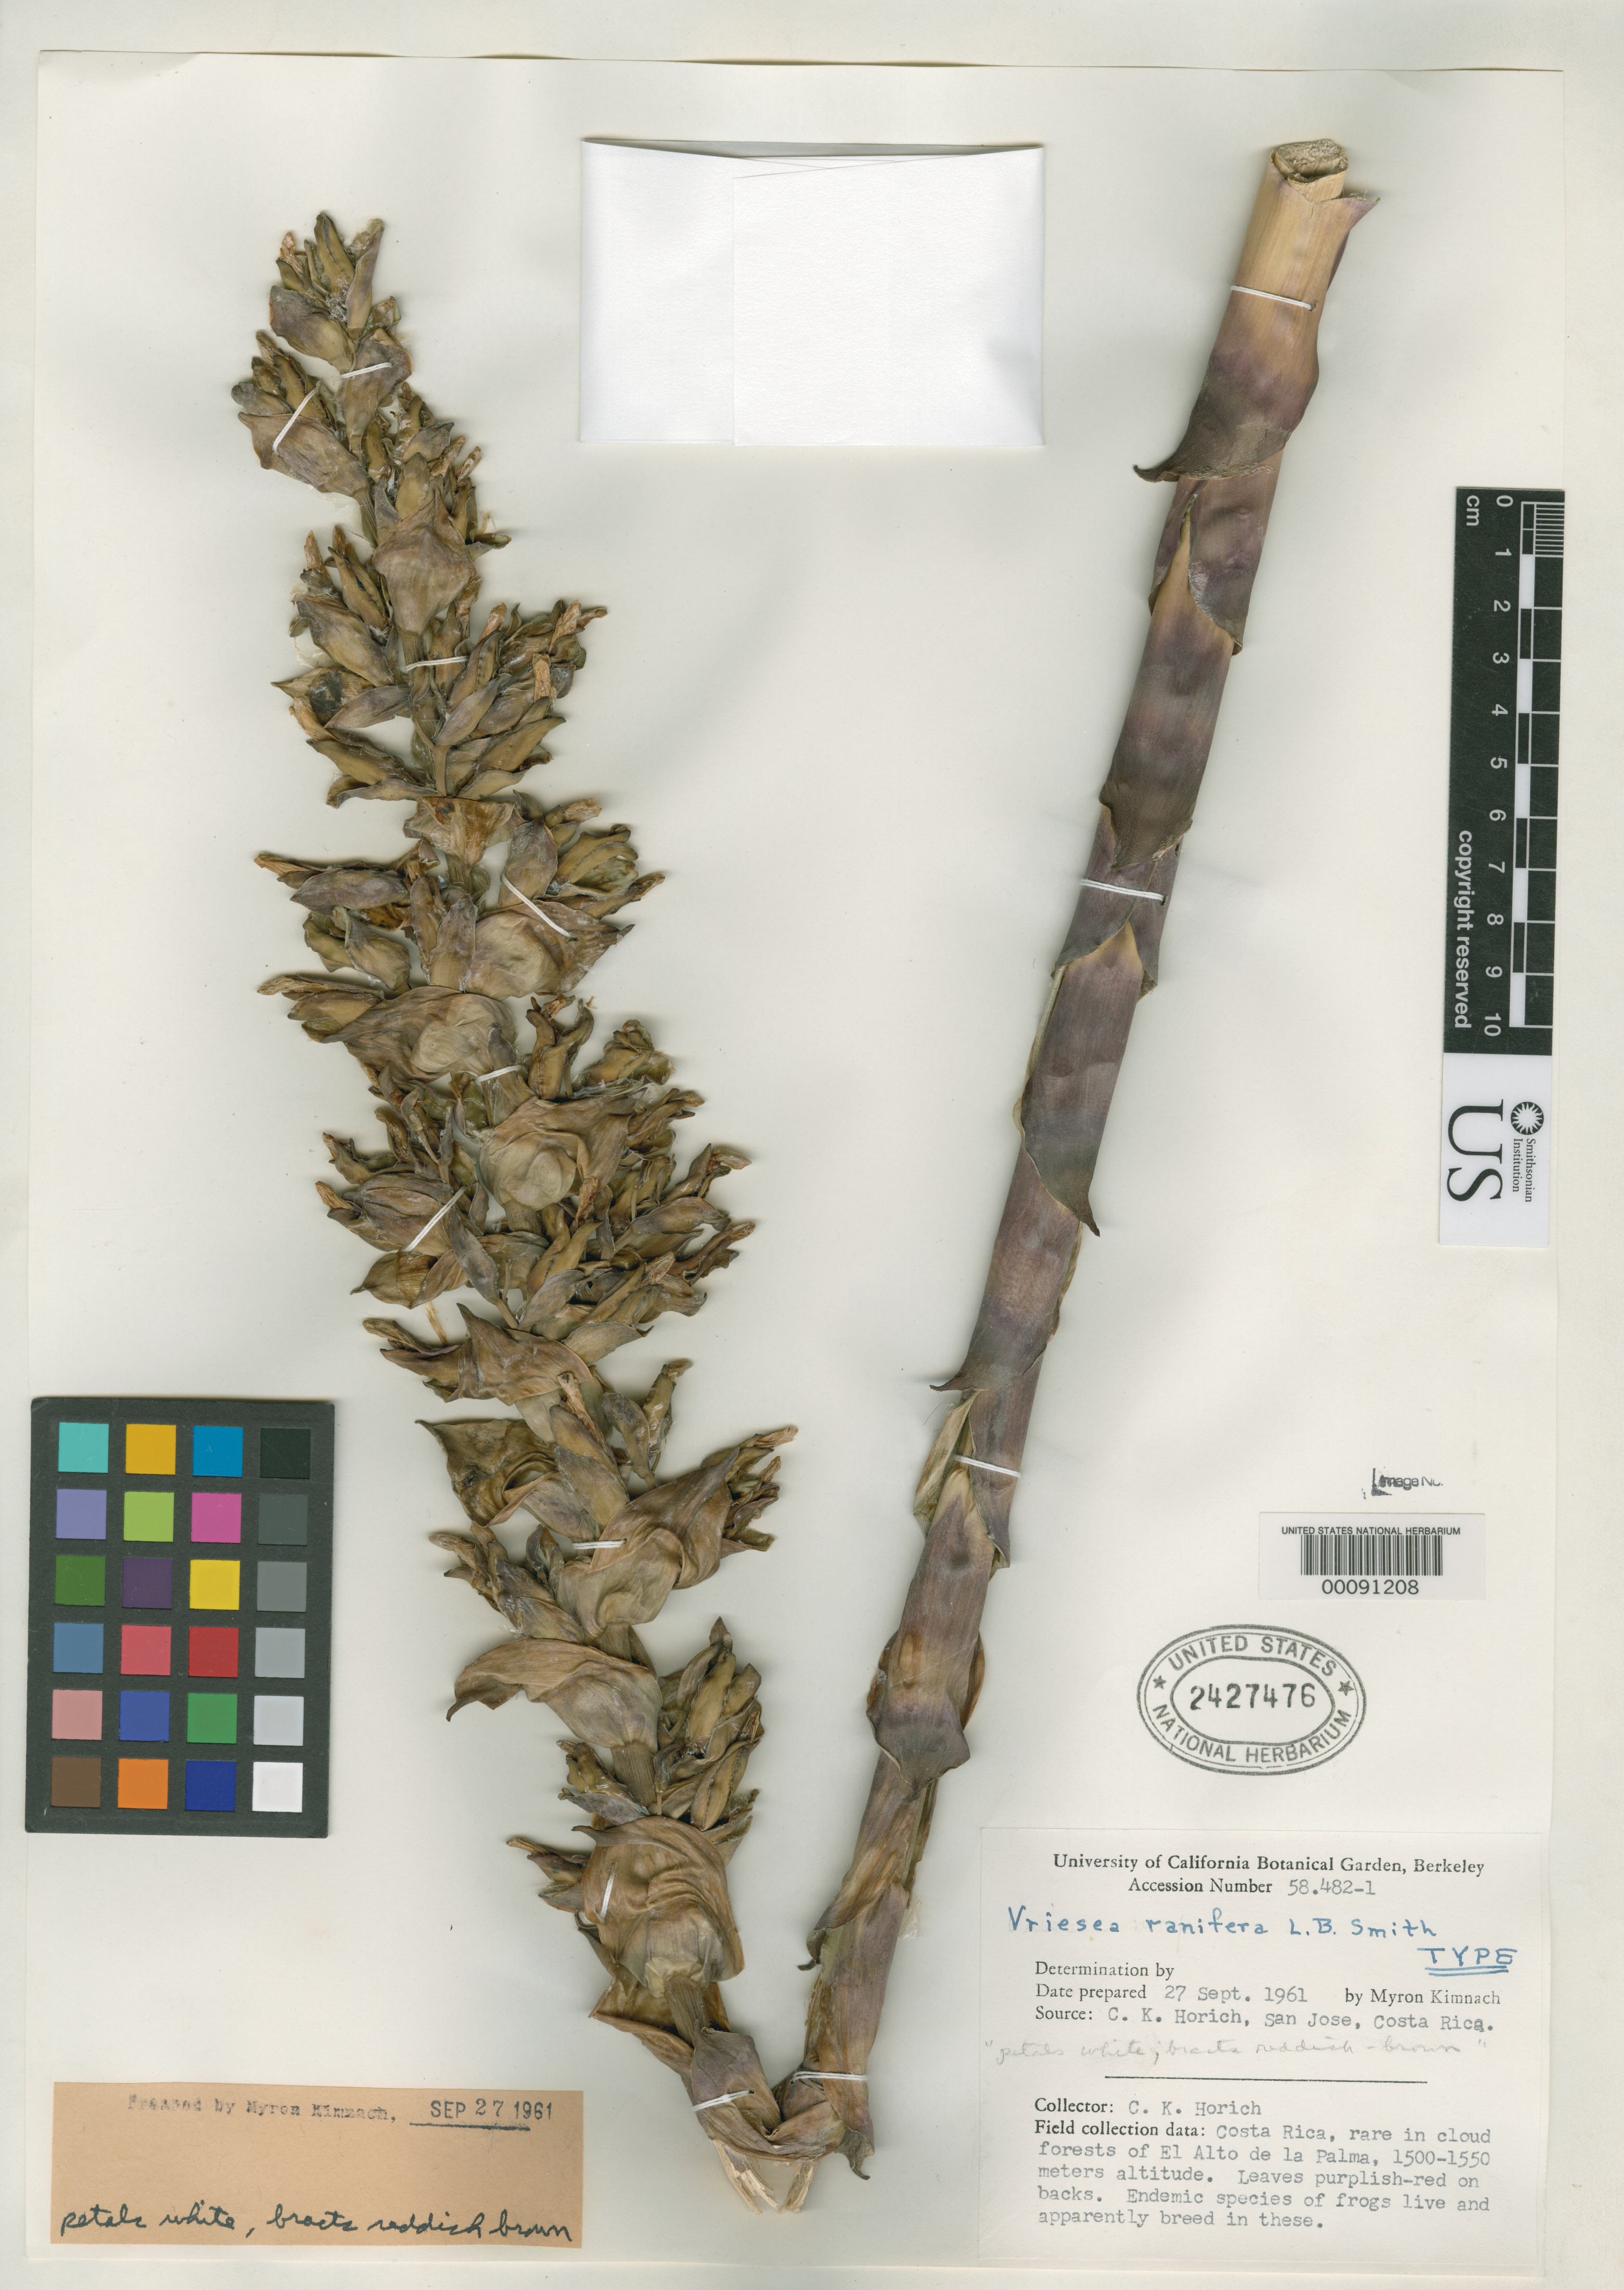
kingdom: Plantae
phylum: Tracheophyta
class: Liliopsida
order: Poales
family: Bromeliaceae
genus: Vriesea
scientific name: Vriesea ranifera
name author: L.B. Sm.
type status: Holotype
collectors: C. K. Horich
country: Costa Rica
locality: El Alto de La Palma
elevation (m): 1500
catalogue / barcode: US 2427476